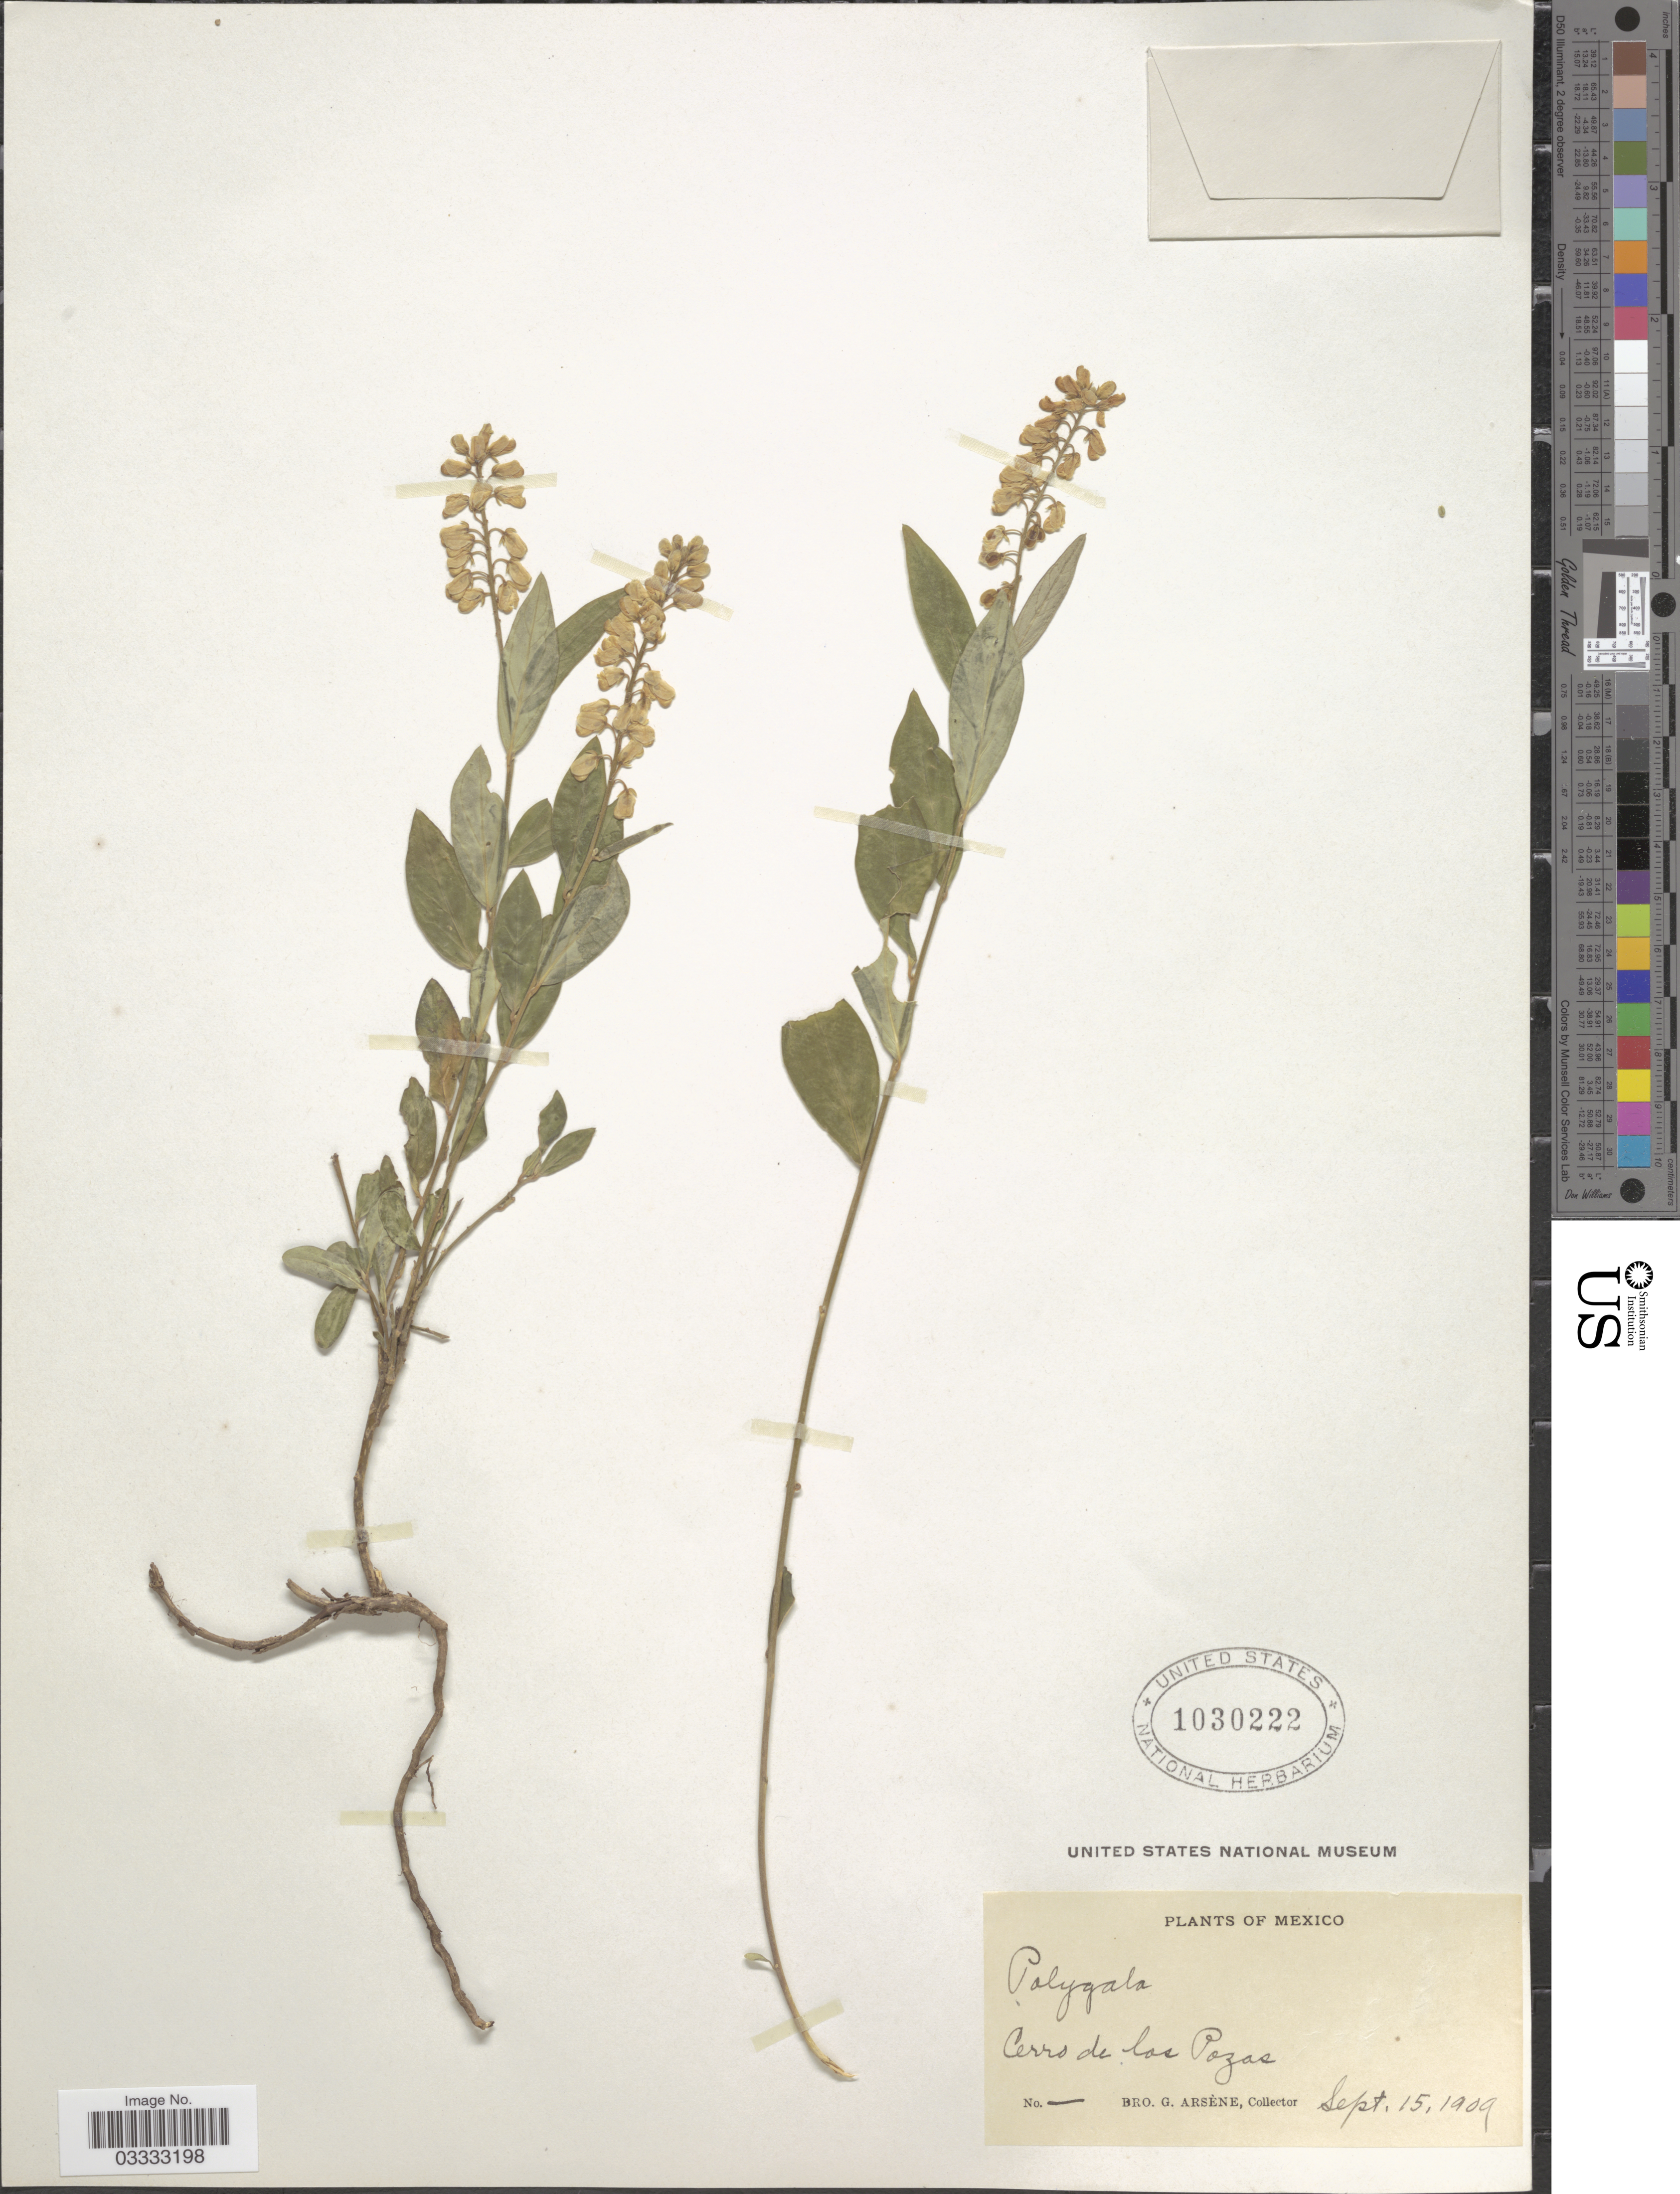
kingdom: Plantae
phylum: Tracheophyta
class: Magnoliopsida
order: Fabales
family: Polygalaceae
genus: Polygala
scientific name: Polygala sp.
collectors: Bro. G. Arsène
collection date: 1909-09-15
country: Mexico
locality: Cerro de los Pozas.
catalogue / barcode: US 1030222